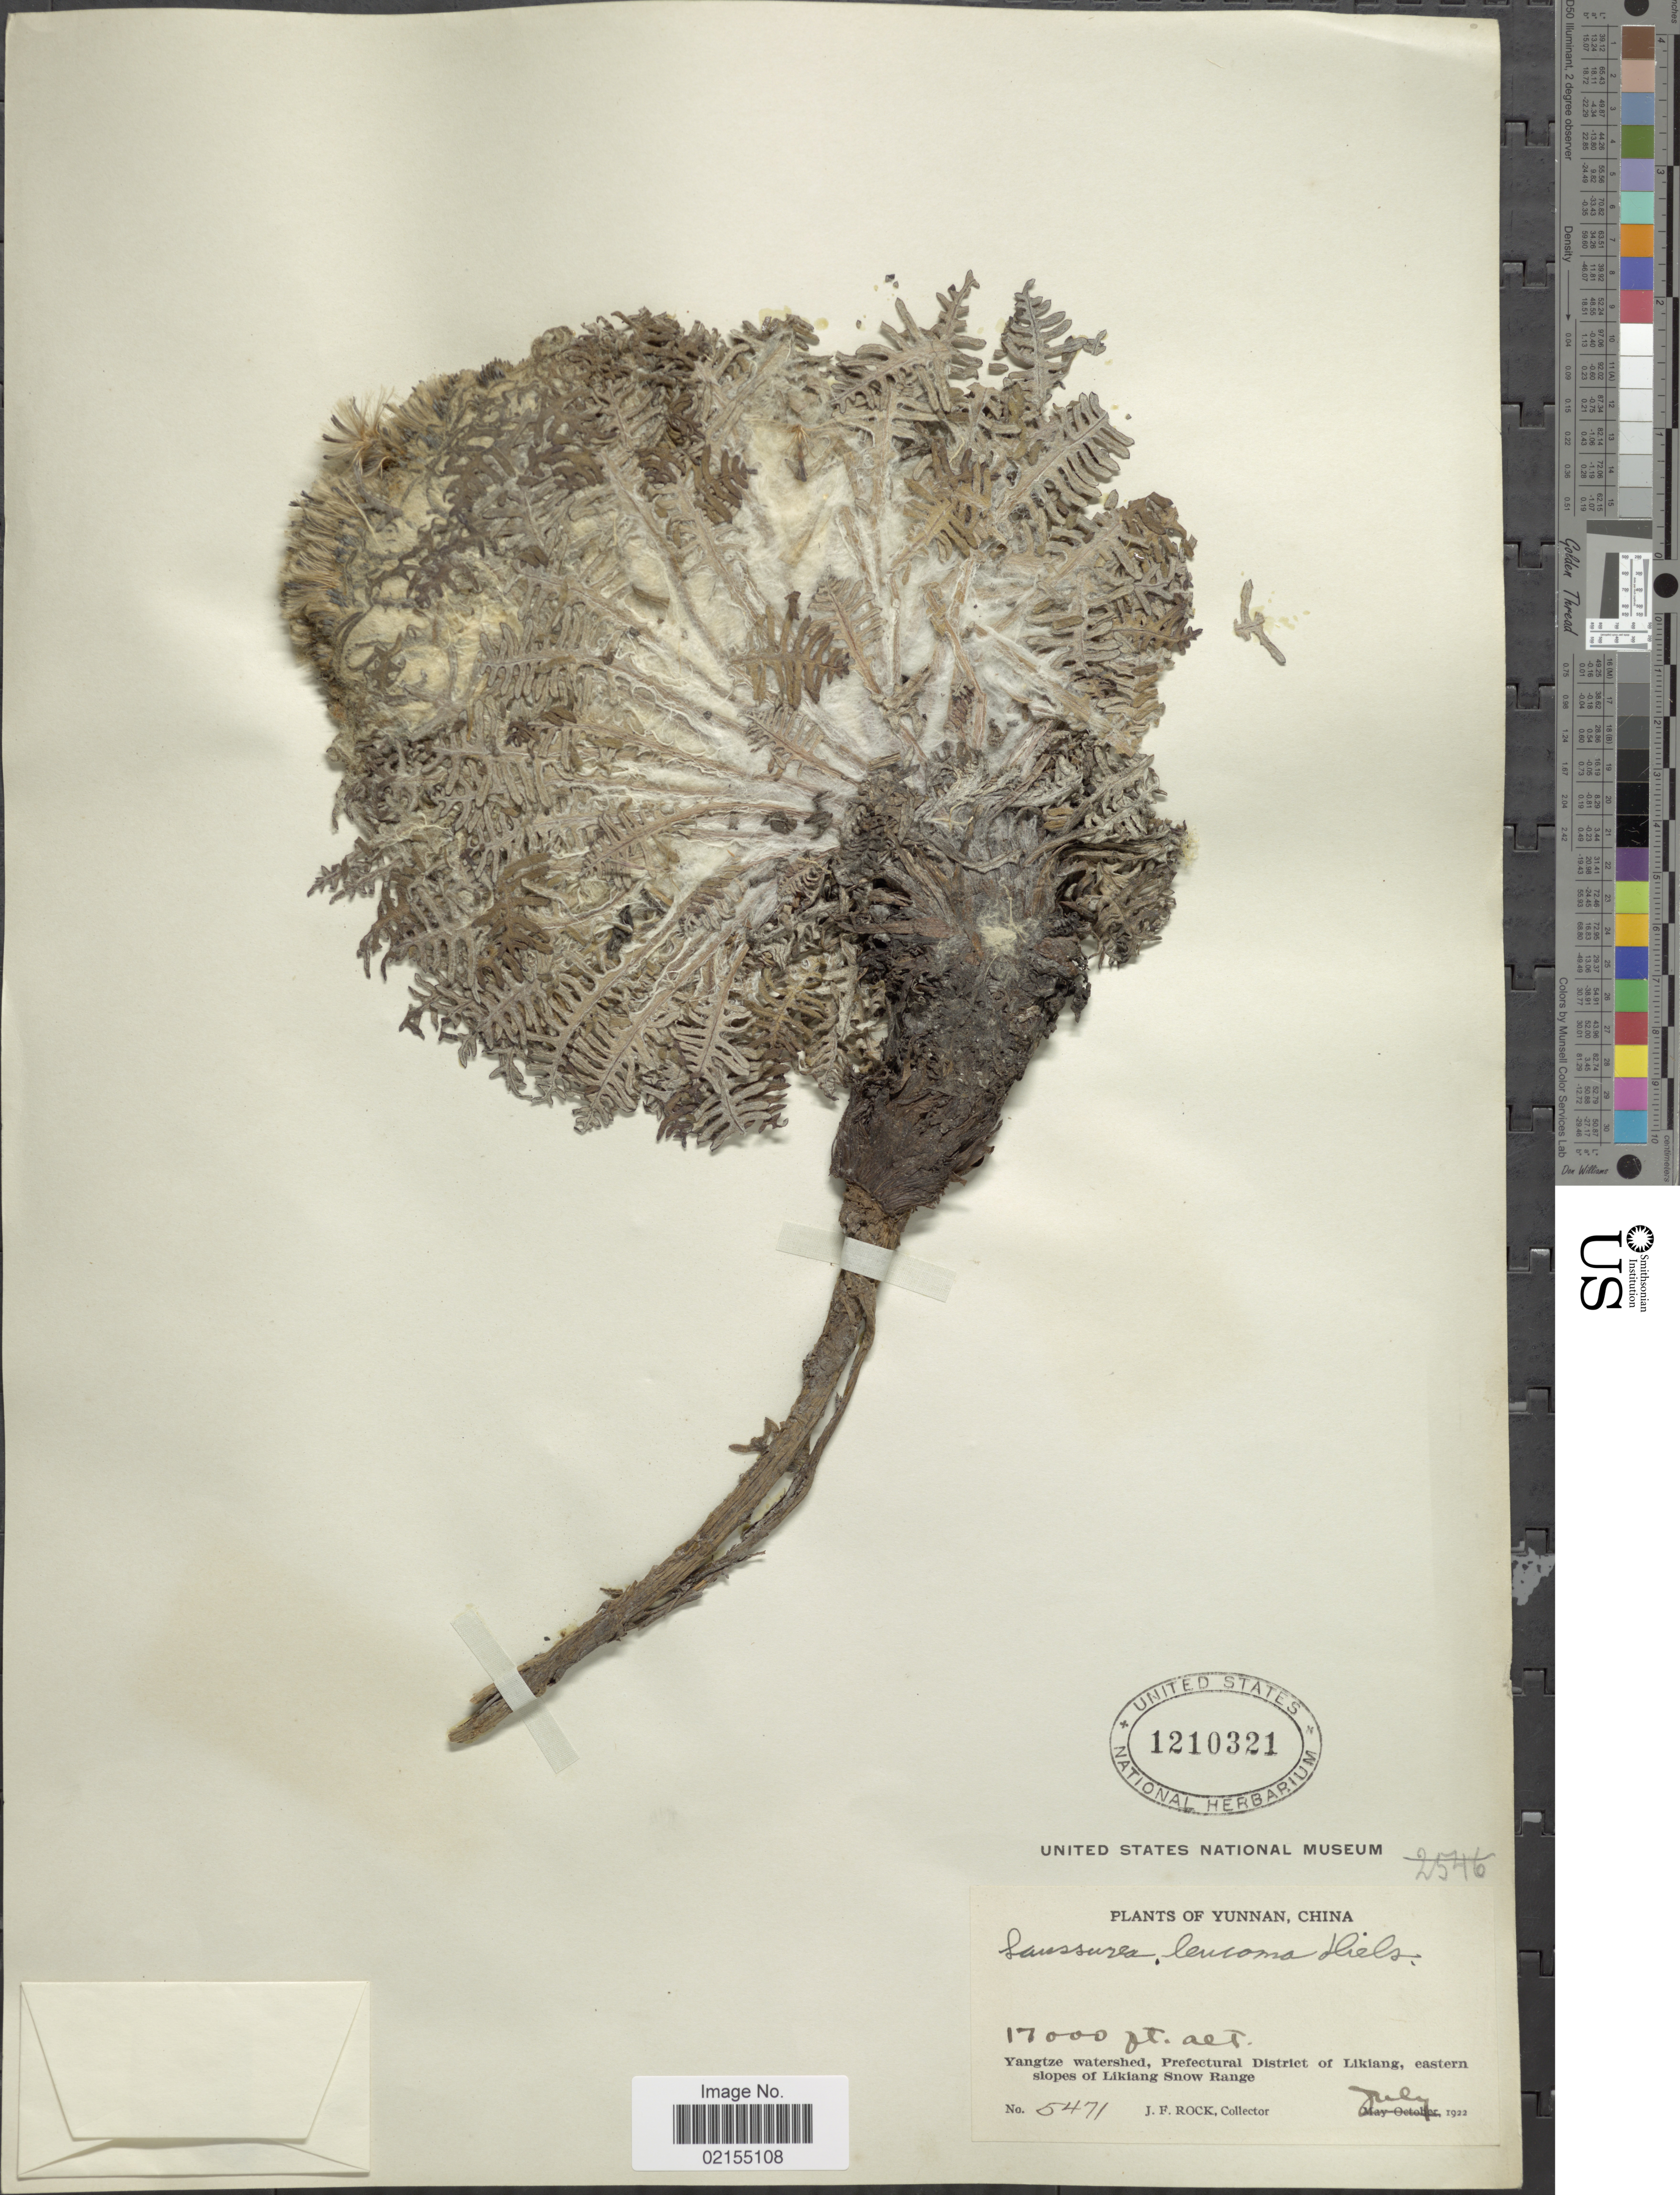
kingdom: Plantae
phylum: Tracheophyta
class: Magnoliopsida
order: Asterales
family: Asteraceae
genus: Saussurea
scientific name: Saussurea leucoma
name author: Diels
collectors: J. Rock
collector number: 5471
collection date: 1922-07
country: China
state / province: Yunnan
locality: Yunnan, China, Yangzte watershed, Prefectural District of Likiang, eastern slopes of Likiang Snow Range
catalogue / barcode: US 1210321